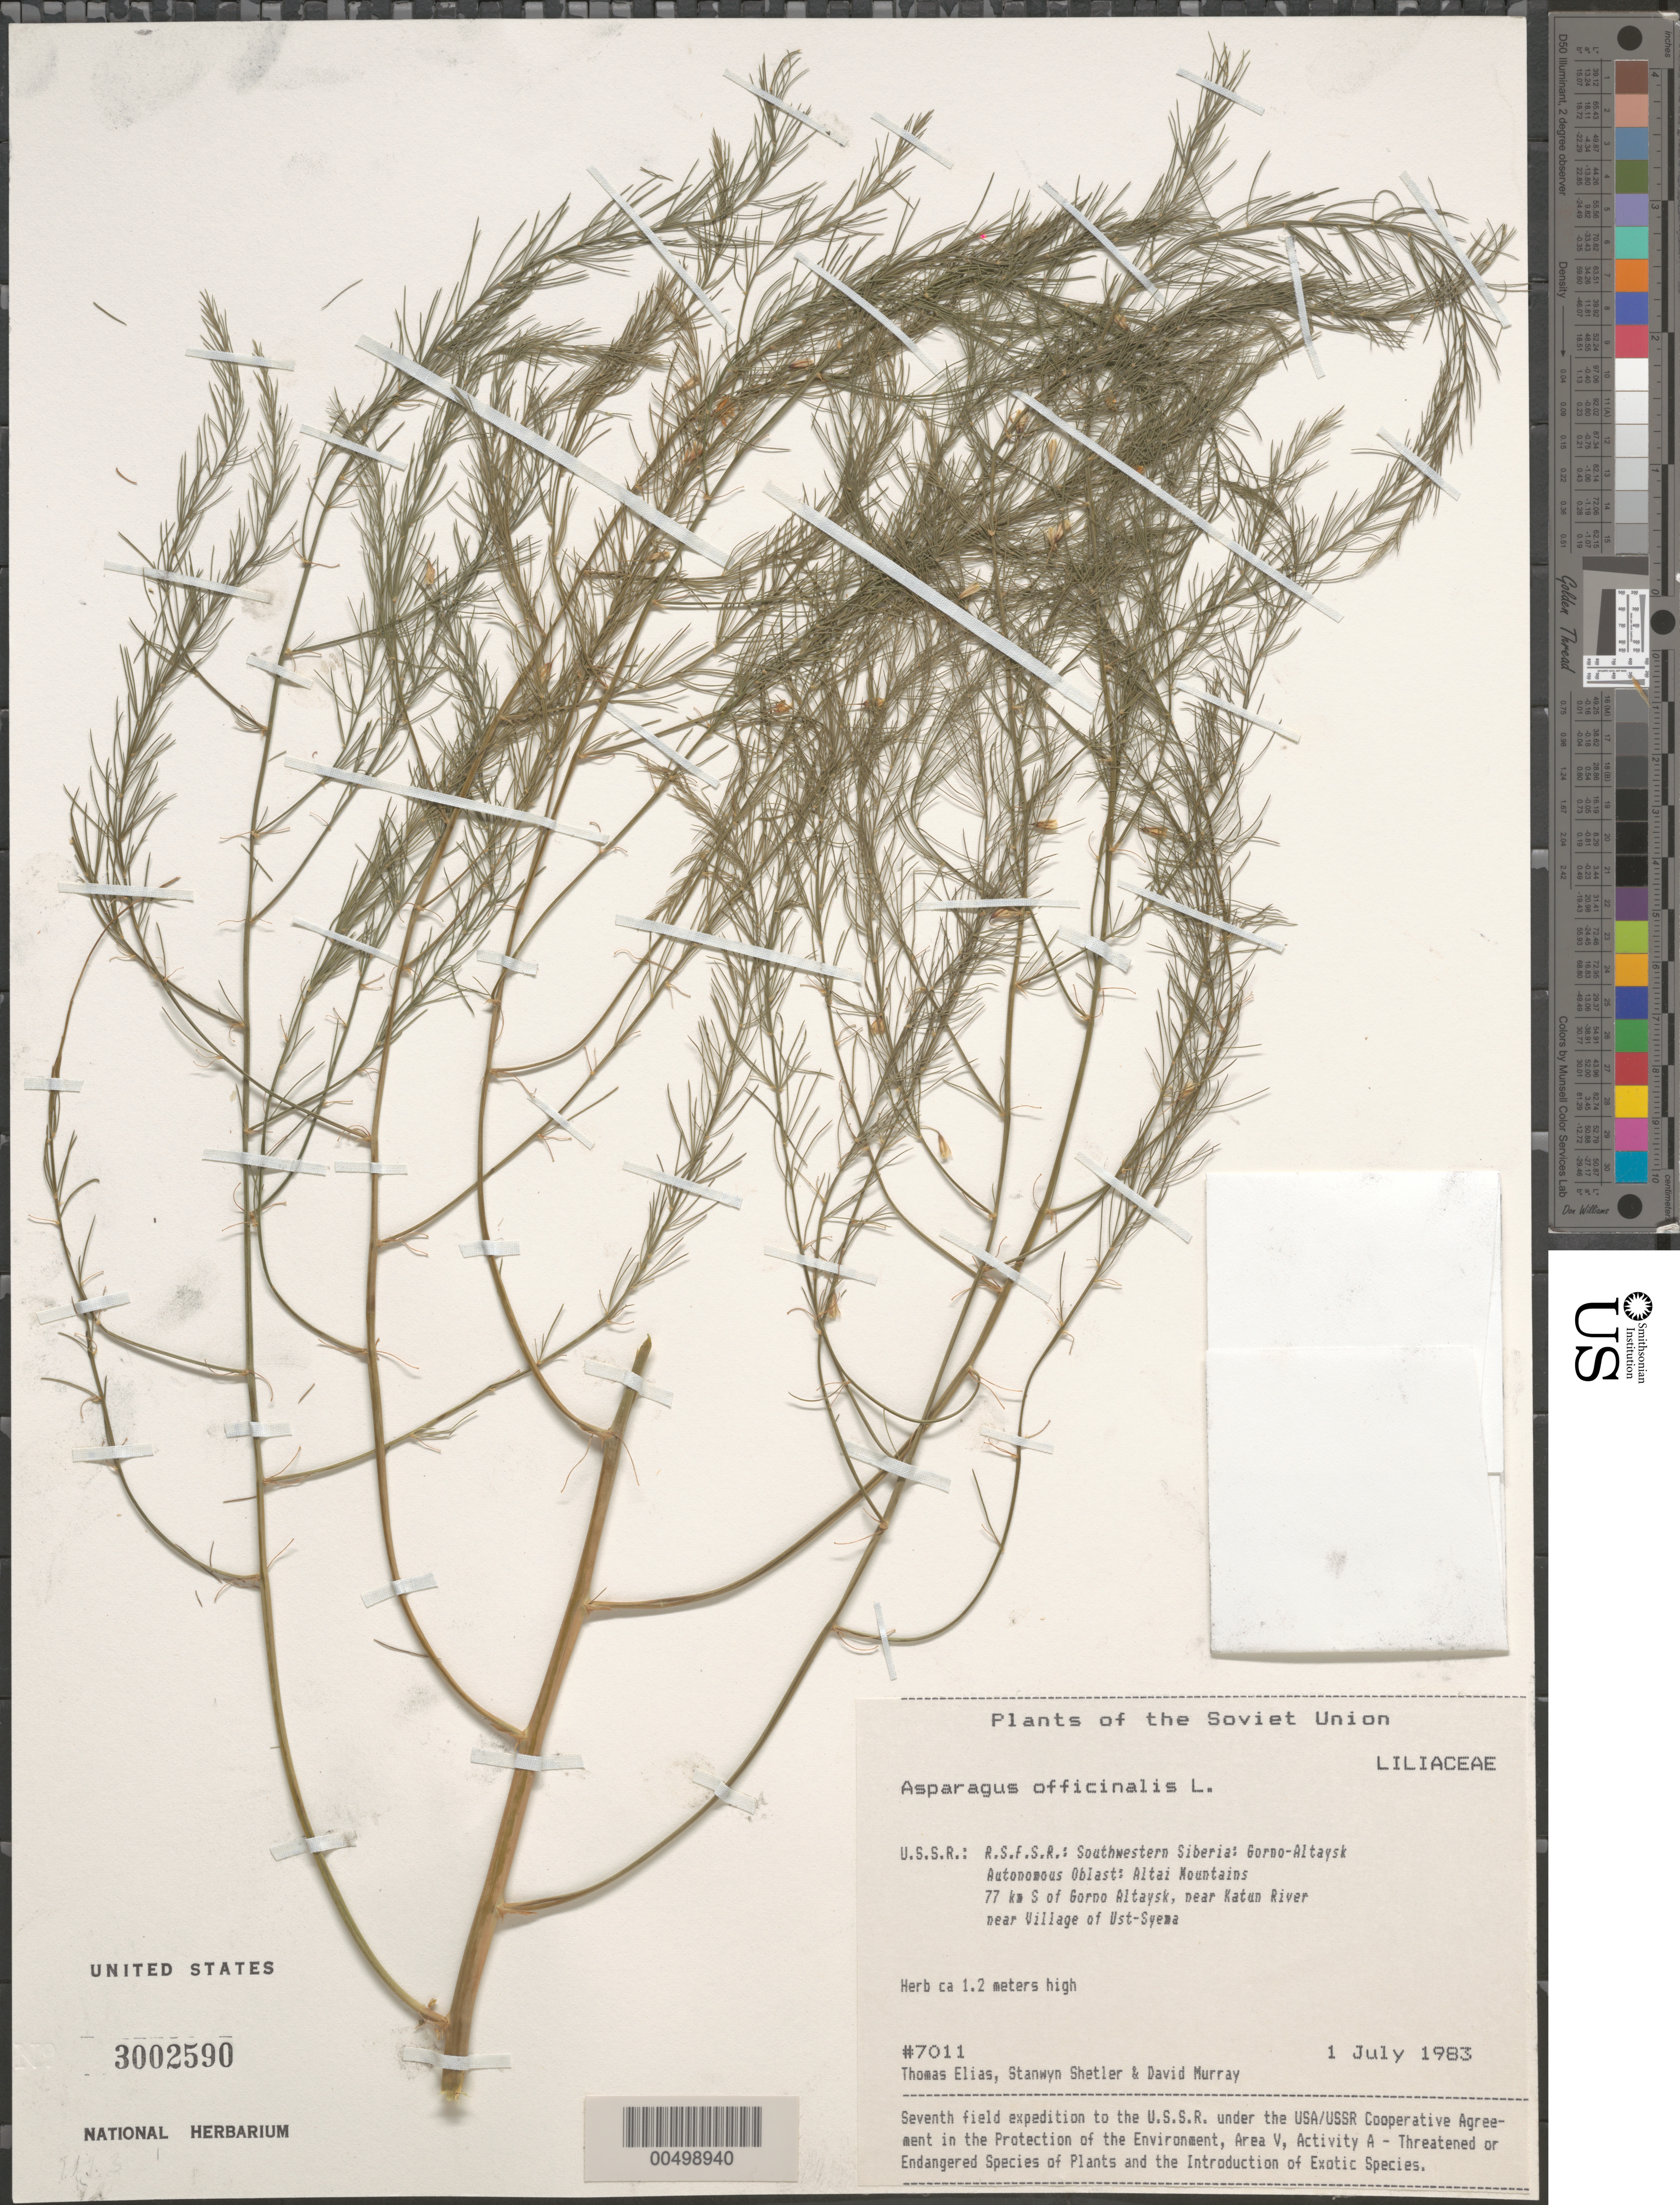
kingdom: Plantae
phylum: Tracheophyta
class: Liliopsida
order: Asparagales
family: Asparagaceae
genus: Asparagus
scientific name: Asparagus officinalis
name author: L.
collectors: T. Elias, S. Shetler & D. F. Murray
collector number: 7011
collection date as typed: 01 Jul 1983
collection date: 1983-07-01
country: Russian Federation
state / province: Altai Republic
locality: Altai Mountains, 77 km S of Gorno-Altaysk, near Katun River near Village of Ust-Syema [Sema]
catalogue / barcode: US 3002590